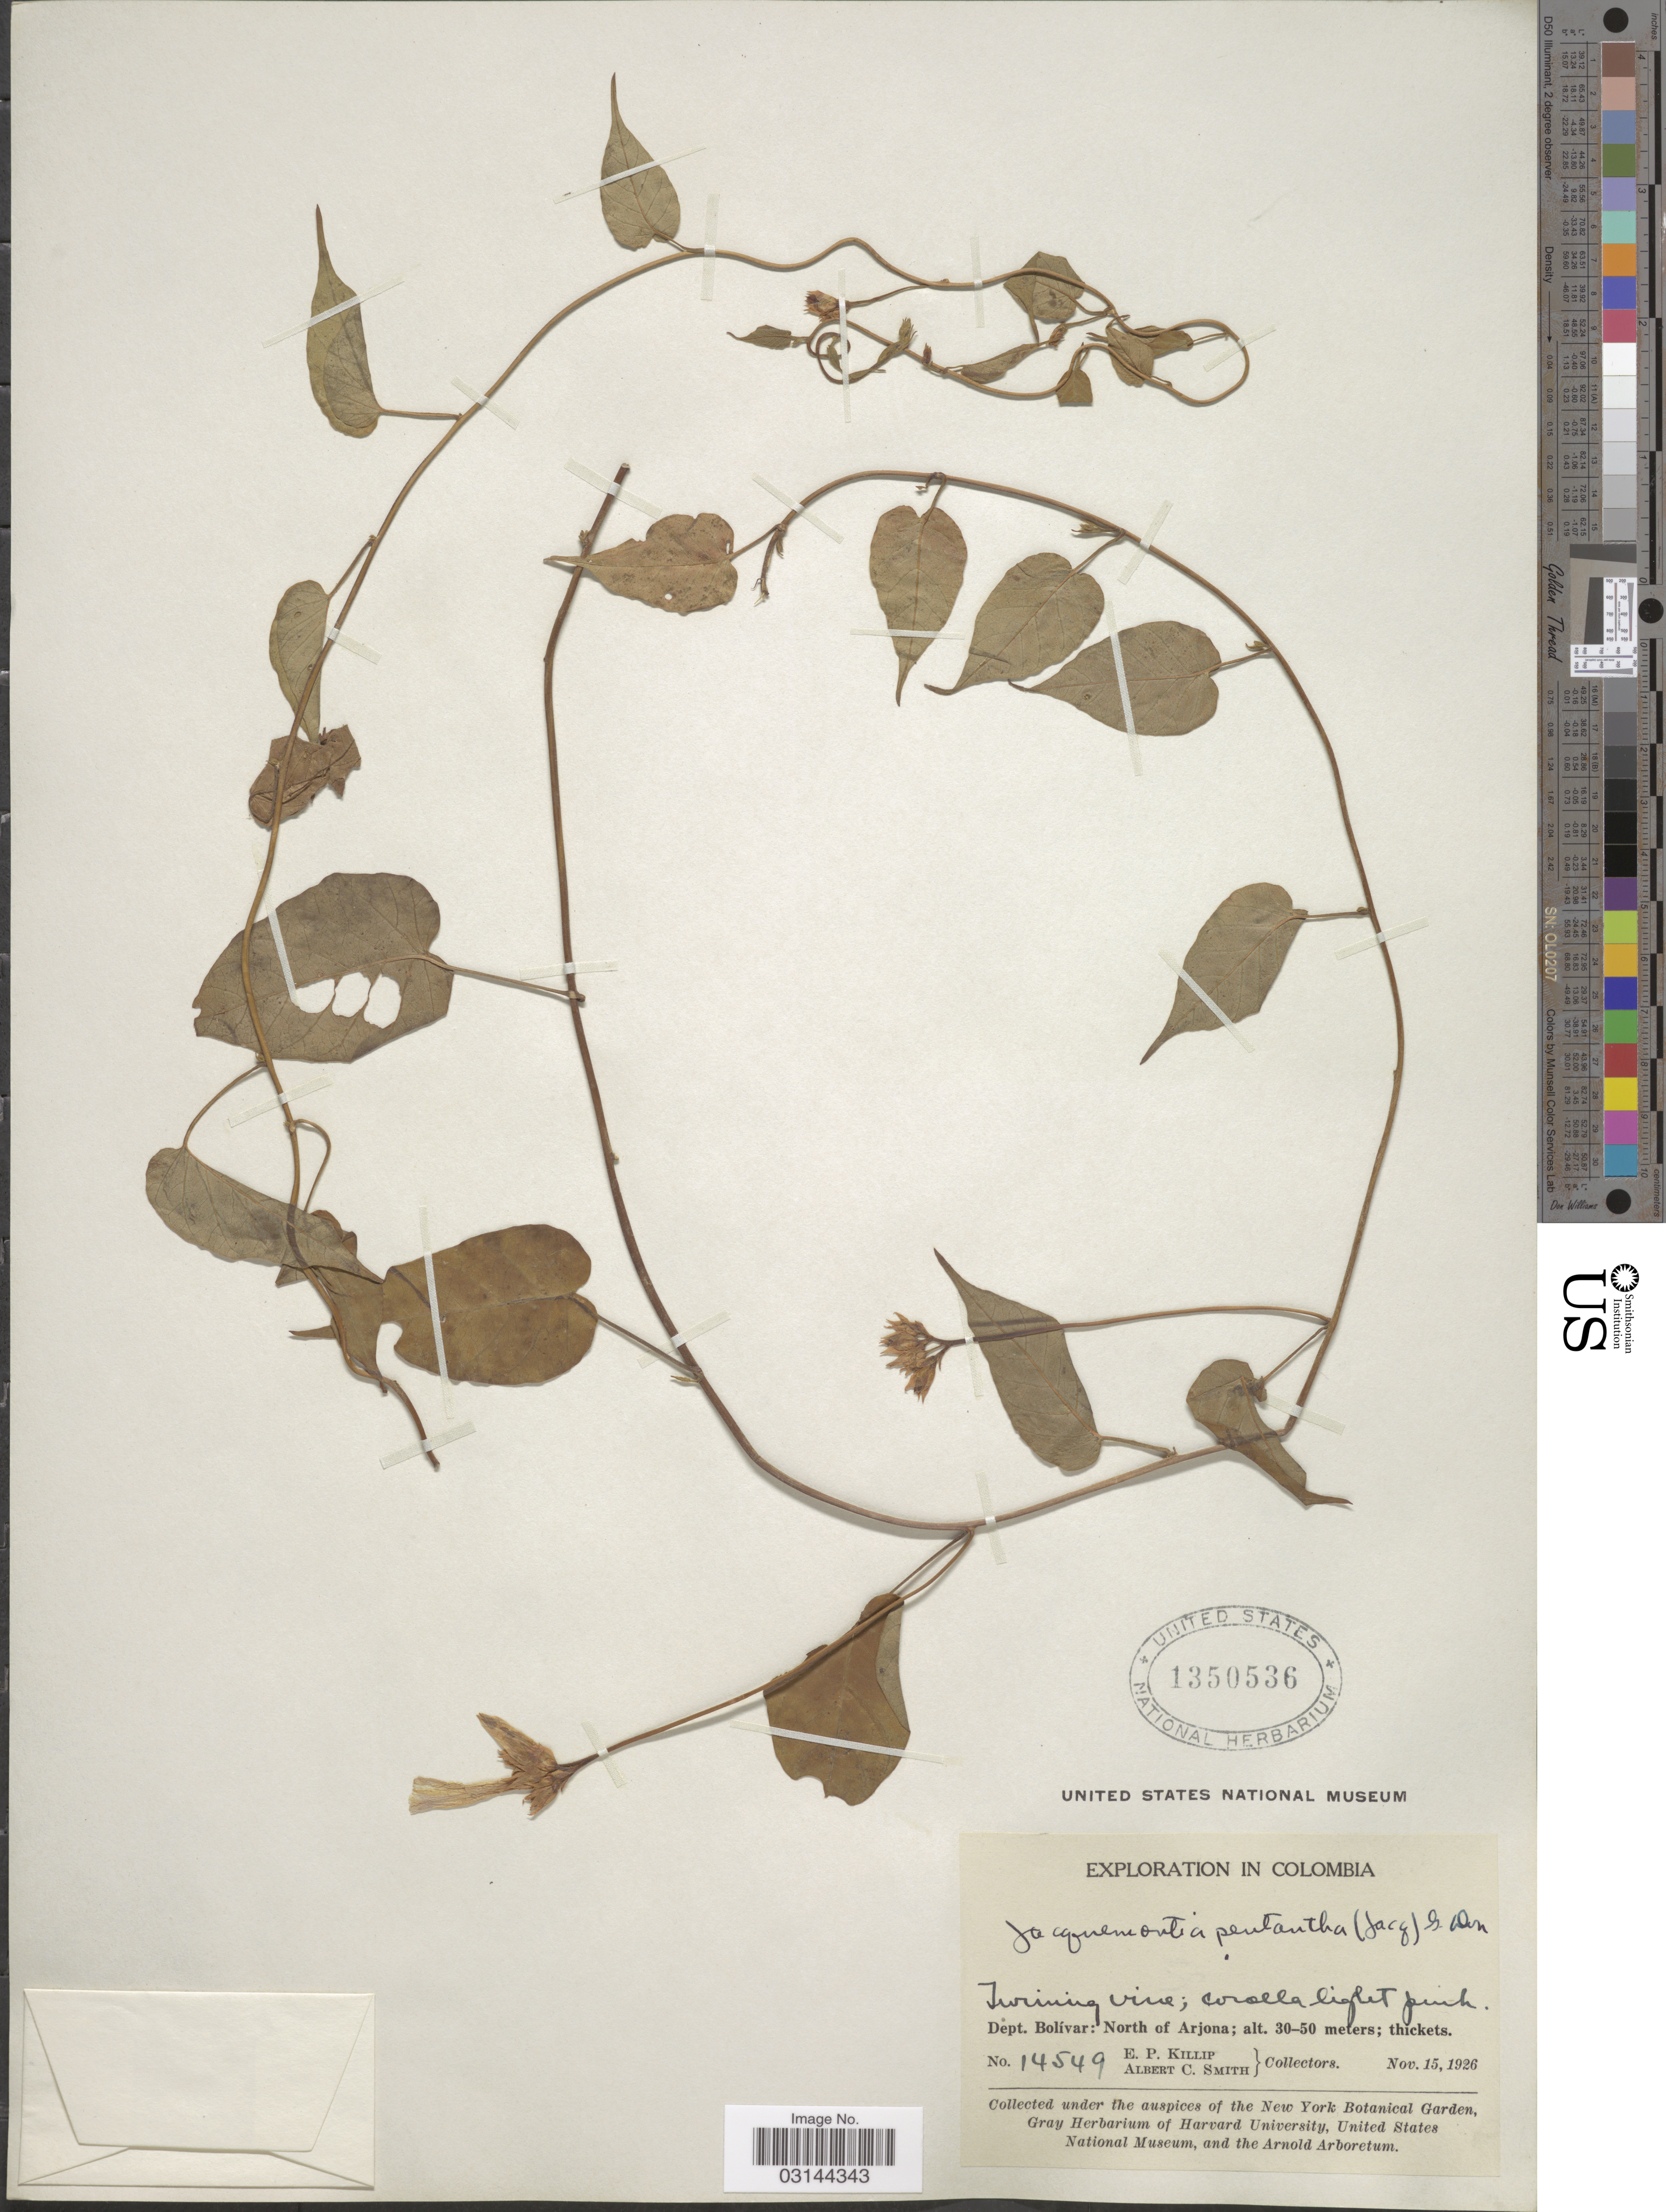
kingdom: Plantae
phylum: Tracheophyta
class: Magnoliopsida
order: Solanales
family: Convolvulaceae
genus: Jacquemontia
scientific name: Jacquemontia pentanthos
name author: (Jacq.) G. Don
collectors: E. P. Killip & A. C. Smith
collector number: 14549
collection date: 1926-11-15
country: Colombia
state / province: Bolívar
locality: Dept. Bolívar: North of Arjona.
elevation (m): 30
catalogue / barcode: US 1350536